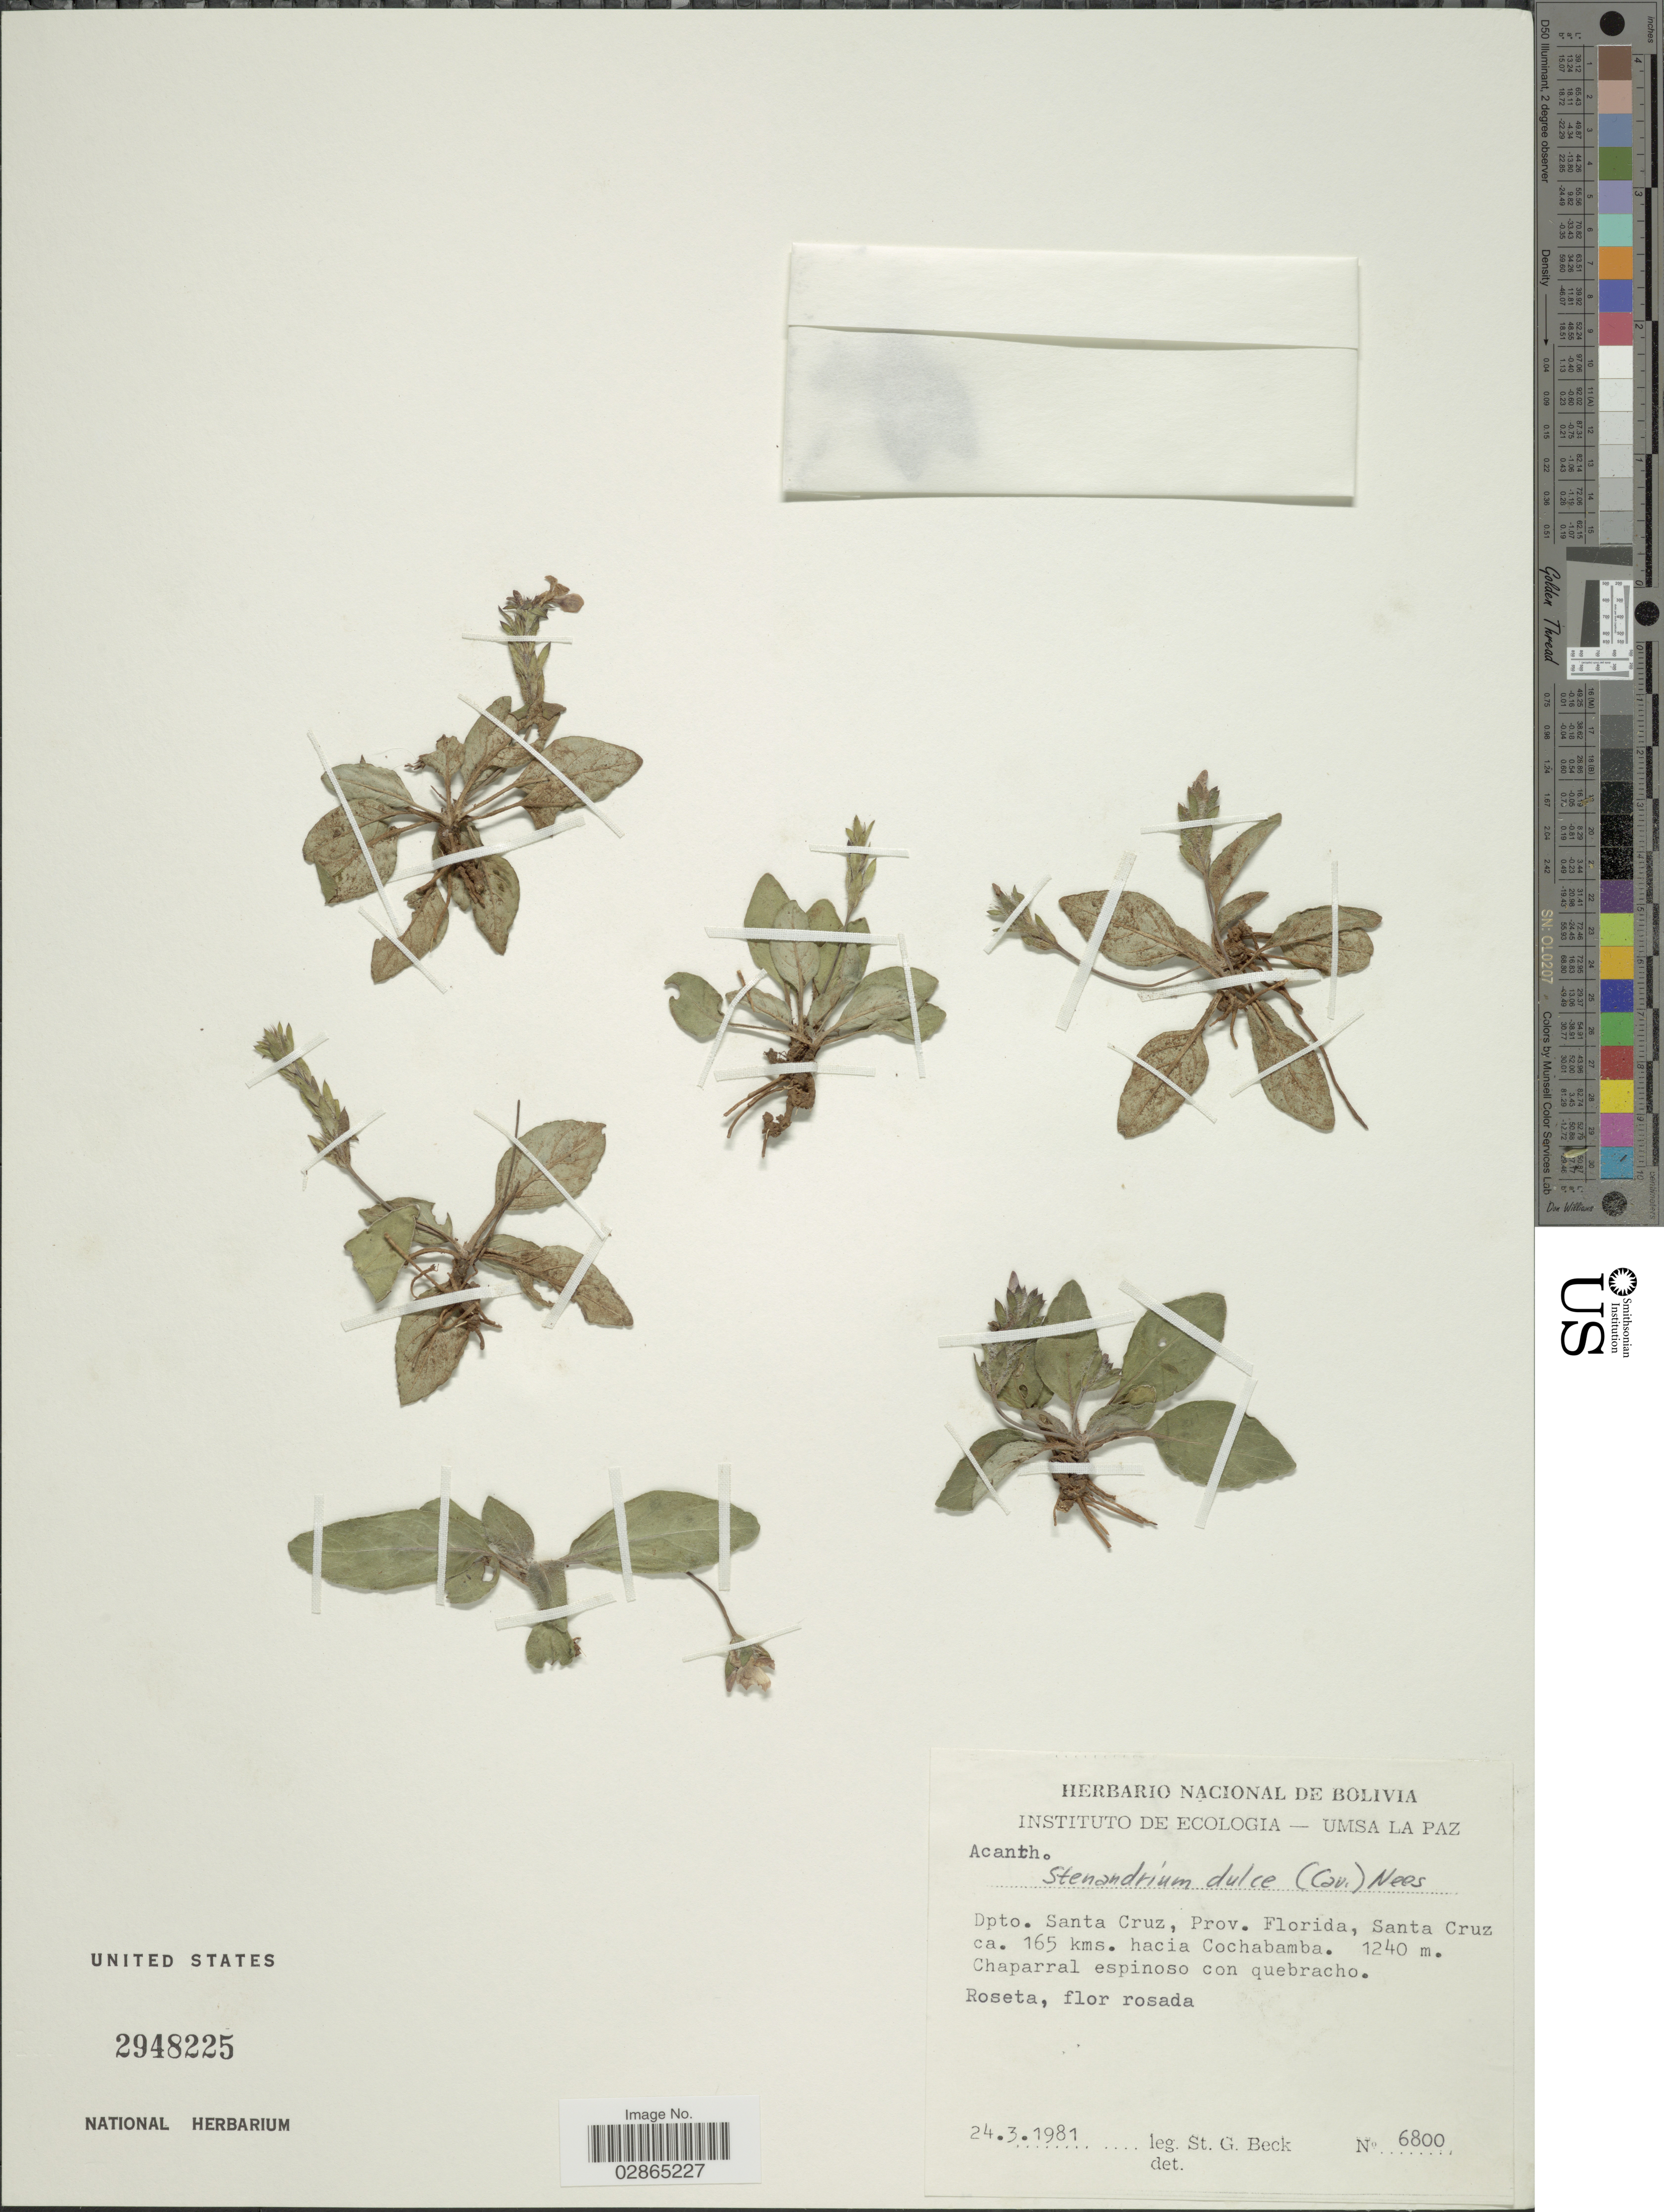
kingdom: Plantae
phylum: Tracheophyta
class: Magnoliopsida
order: Lamiales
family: Acanthaceae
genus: Stenandrium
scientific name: Stenandrium dulce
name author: (Cav.) Nees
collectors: S. G. Beck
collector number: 6800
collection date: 1981-03-24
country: Bolivia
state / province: Santa Cruz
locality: Dpto. Santa Cruz, Prov. Florida, Santa Cruz ca. 165 kms. hacia Cochabamba.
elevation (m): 1240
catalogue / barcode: US 2948225